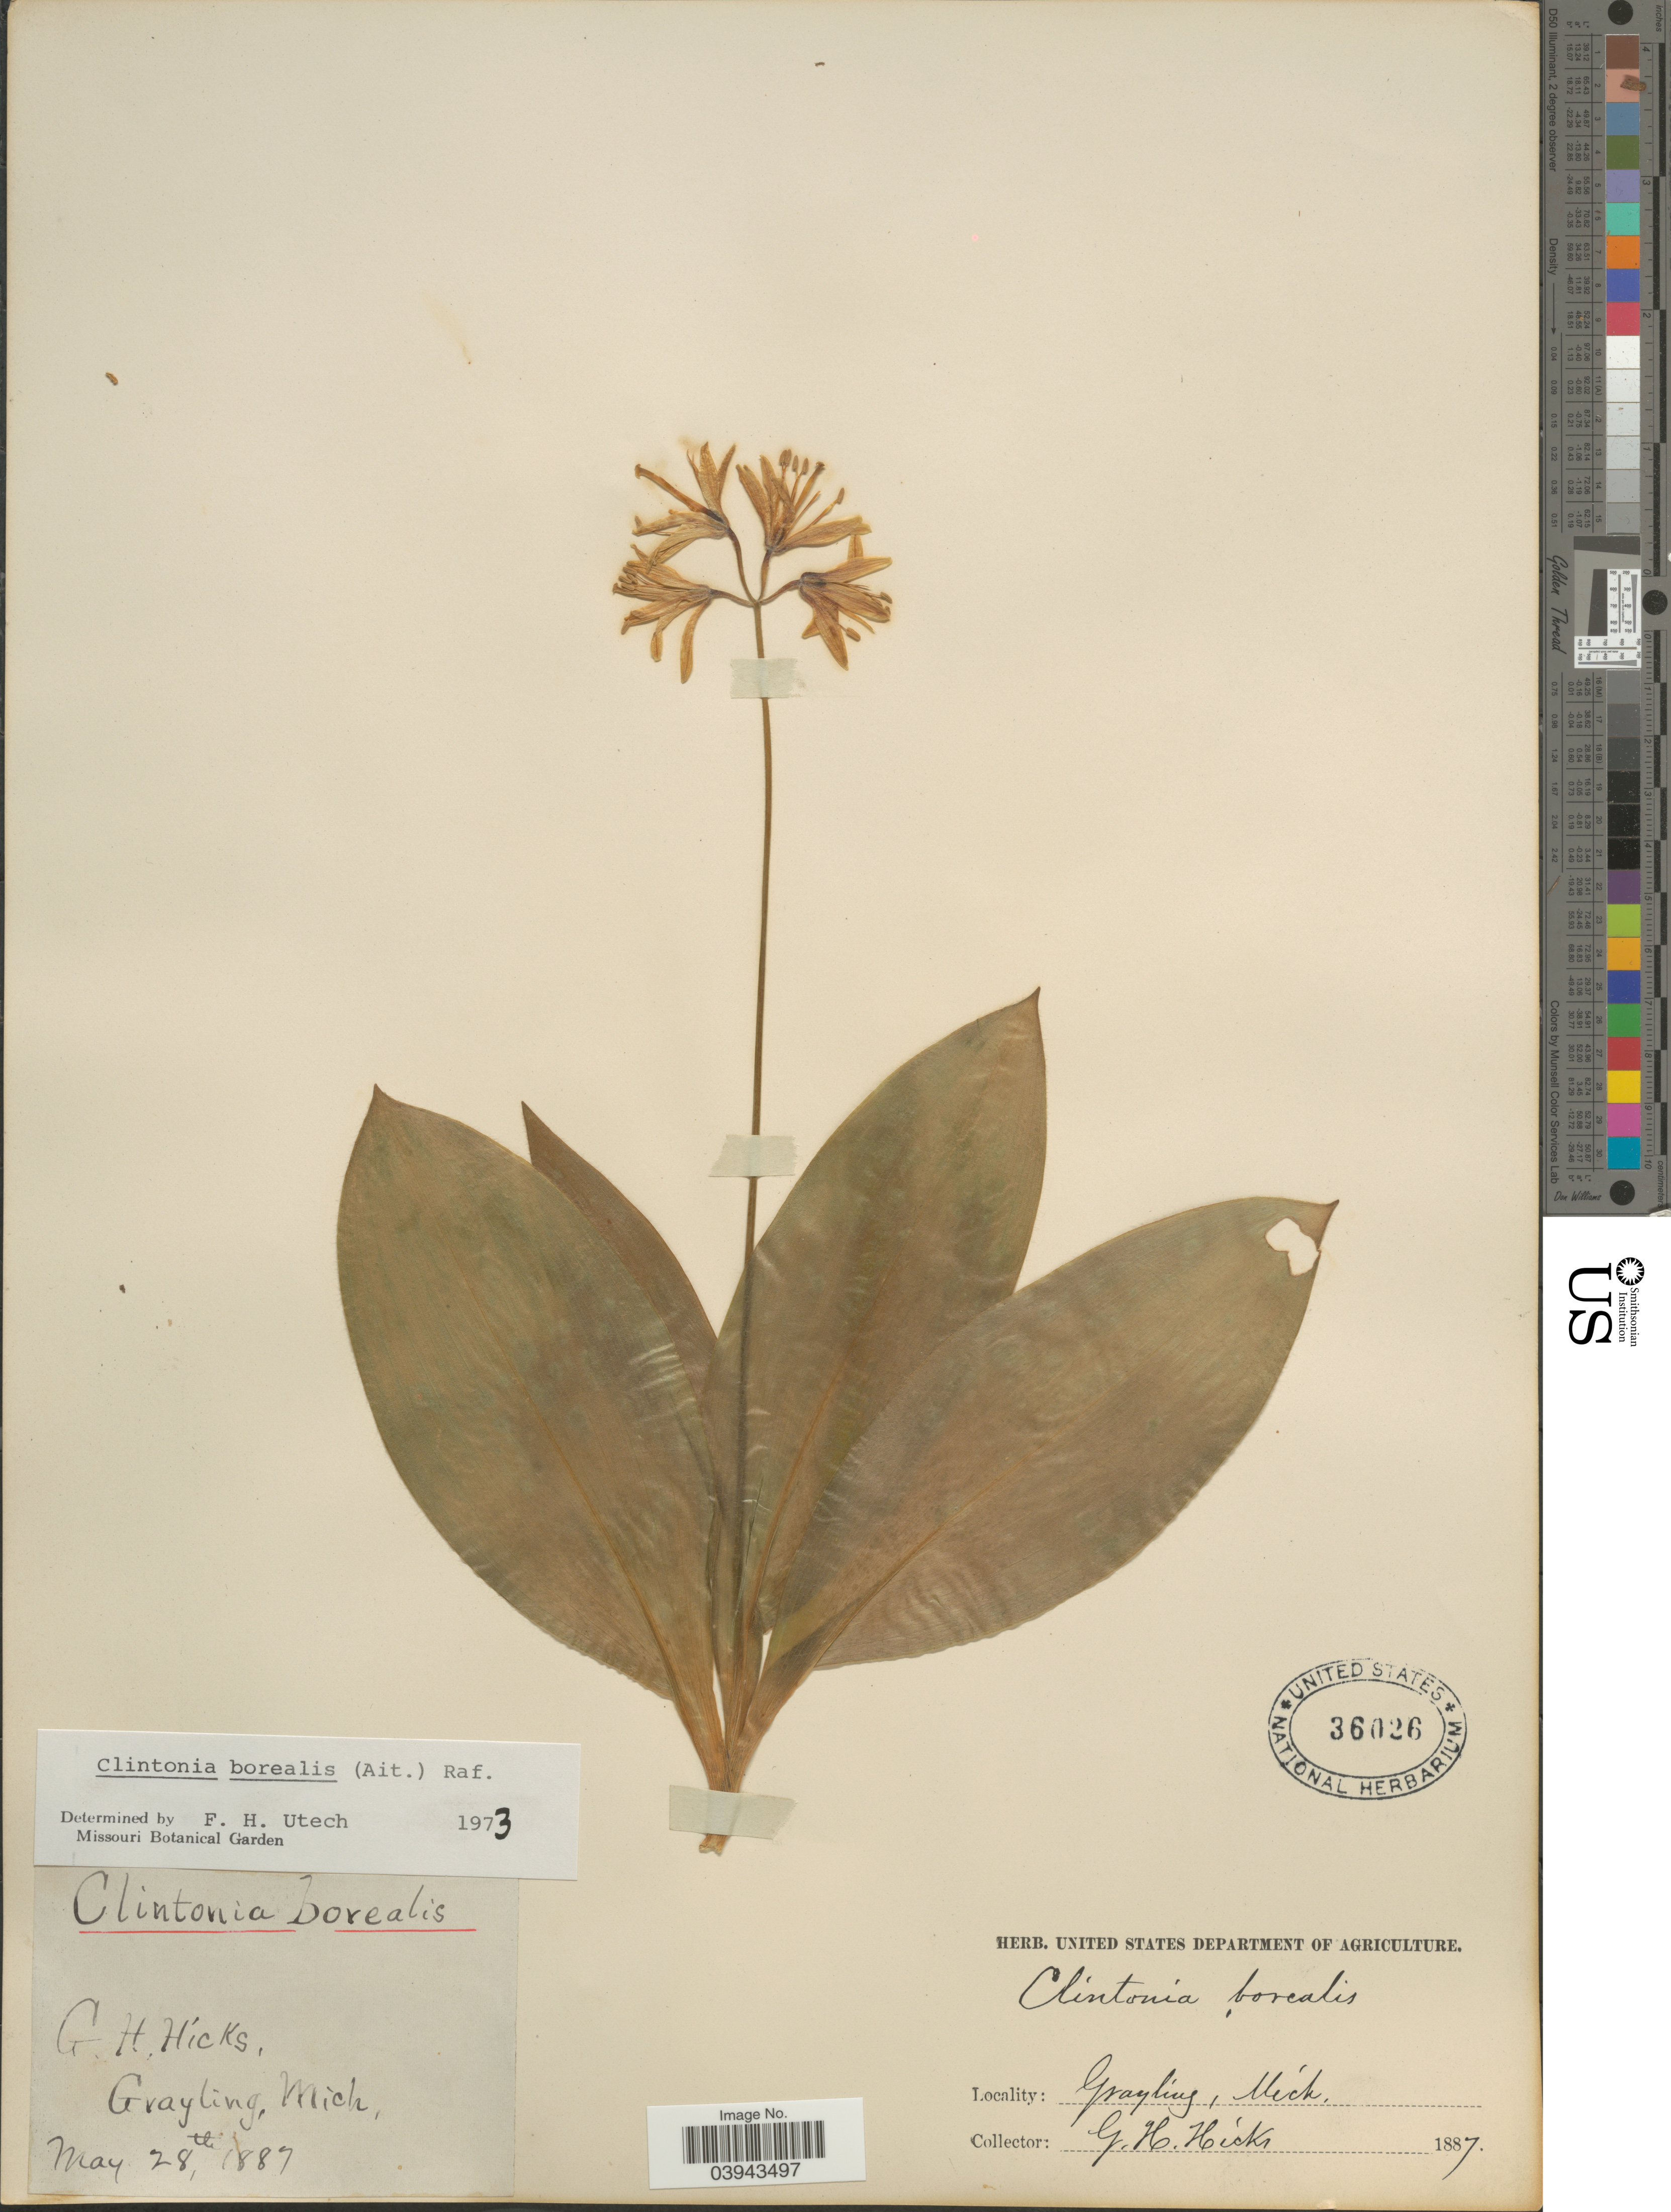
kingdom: Plantae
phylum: Tracheophyta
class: Liliopsida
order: Liliales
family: Liliaceae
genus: Clintonia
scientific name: Clintonia borealis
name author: (Aiton) Raf.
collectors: G. Hicks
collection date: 1887-05-28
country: United States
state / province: Michigan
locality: Grayling.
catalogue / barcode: US 36026